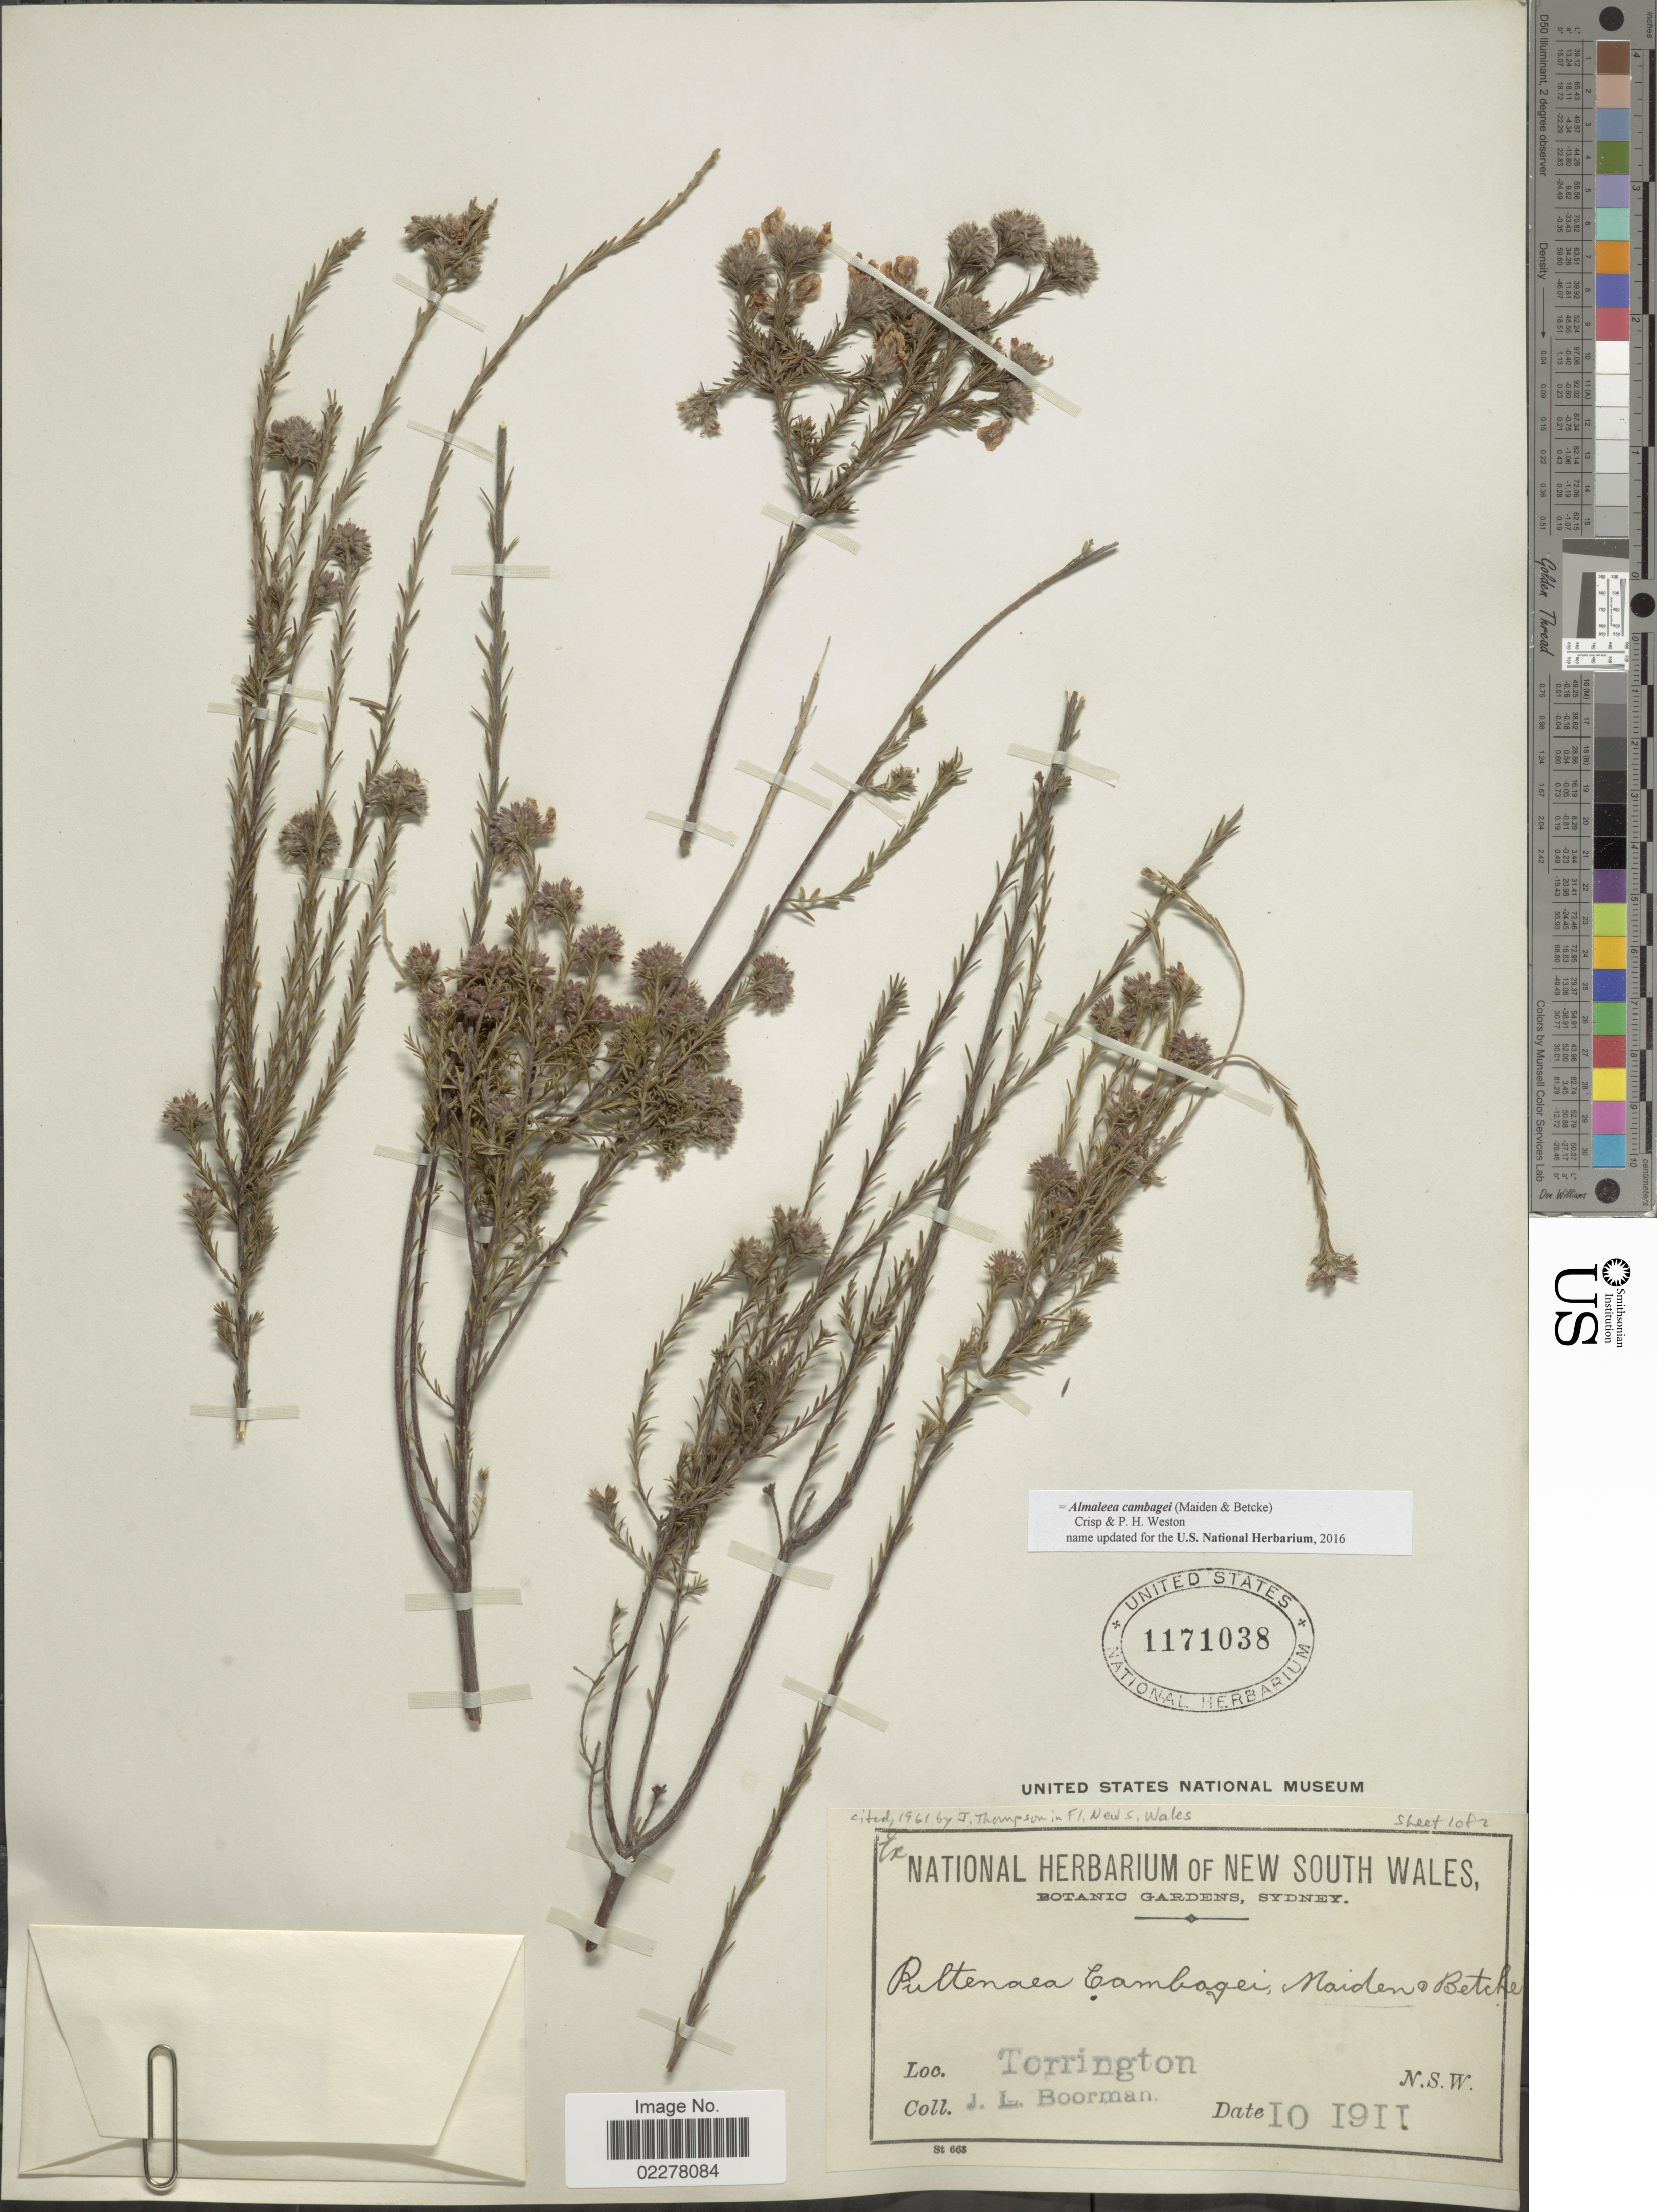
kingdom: Plantae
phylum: Tracheophyta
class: Magnoliopsida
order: Fabales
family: Fabaceae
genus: Almaleea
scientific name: Almaleea cambagei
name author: (Maiden & Betche) Crisp & P.H.Weston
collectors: J. Boorman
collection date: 1911-10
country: Australia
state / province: New South Wales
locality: Torrington. N.S.W.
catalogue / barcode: US 1171038